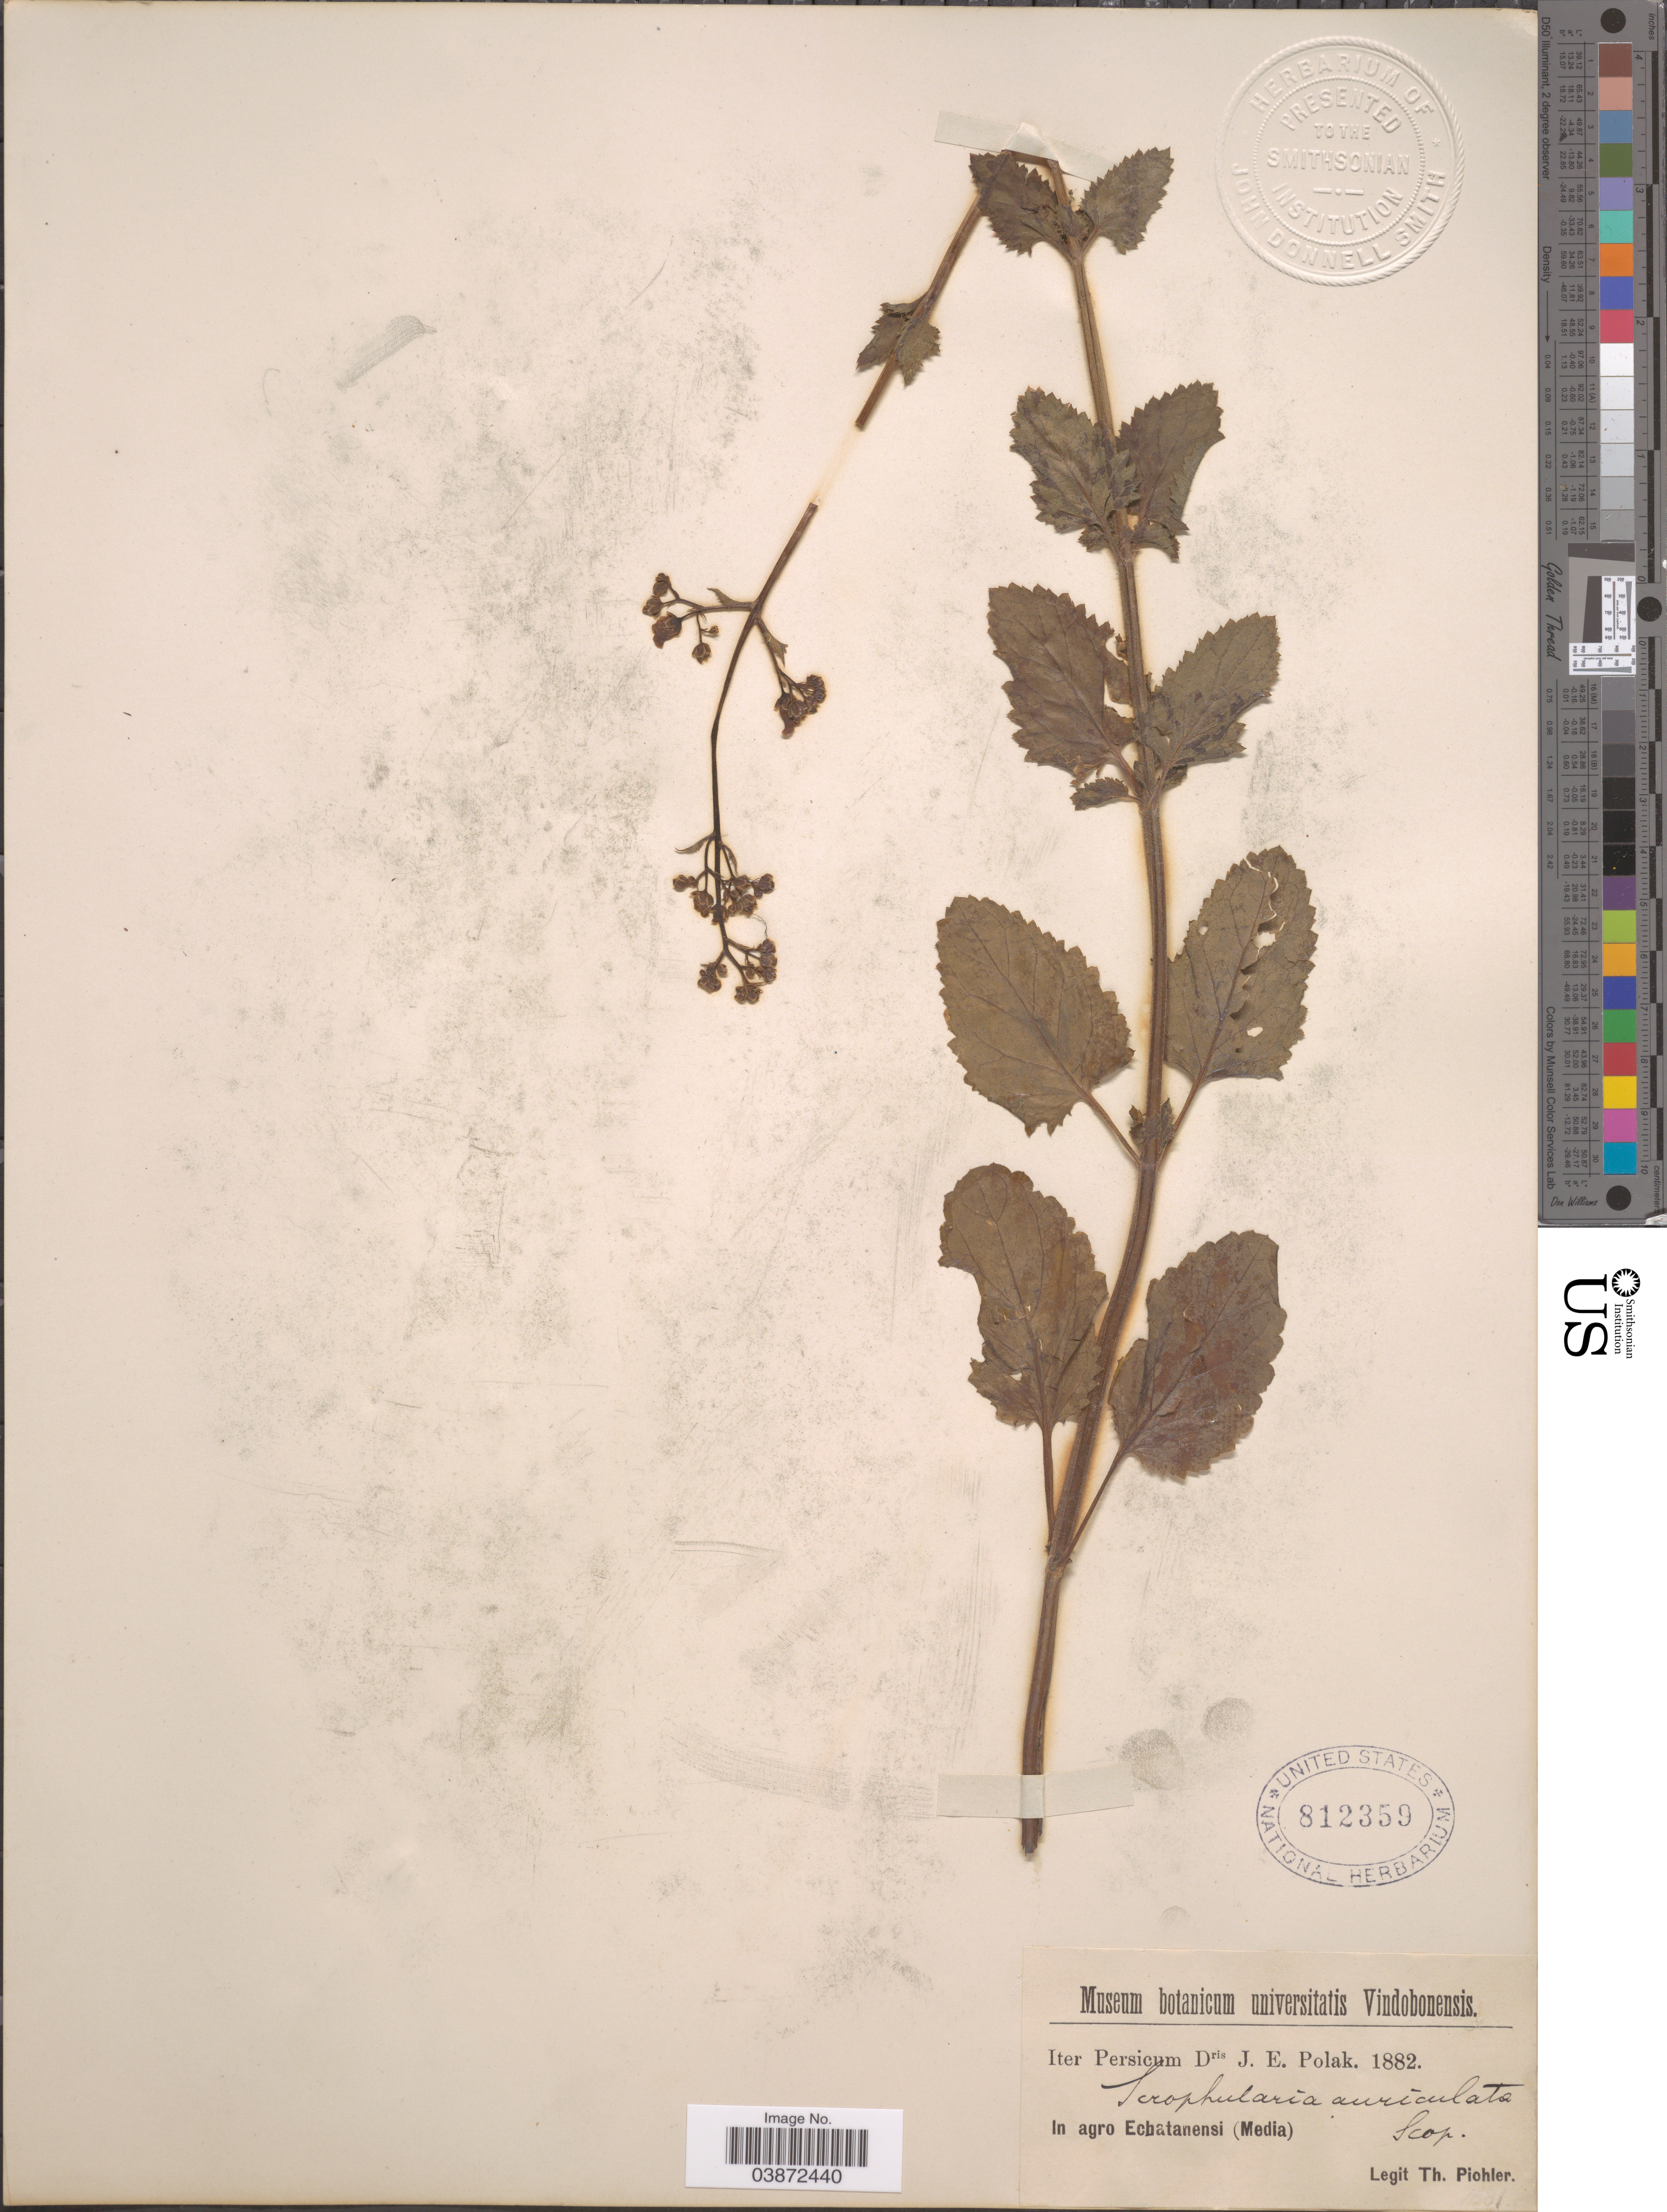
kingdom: Plantae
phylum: Tracheophyta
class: Magnoliopsida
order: Lamiales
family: Scrophulariaceae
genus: Scrophularia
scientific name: Scrophularia scopolii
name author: Hoppe ex Pers.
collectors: T. Pichler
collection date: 1882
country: Iran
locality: Persicum. In agro Echatanensi (Media).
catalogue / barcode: US 812359